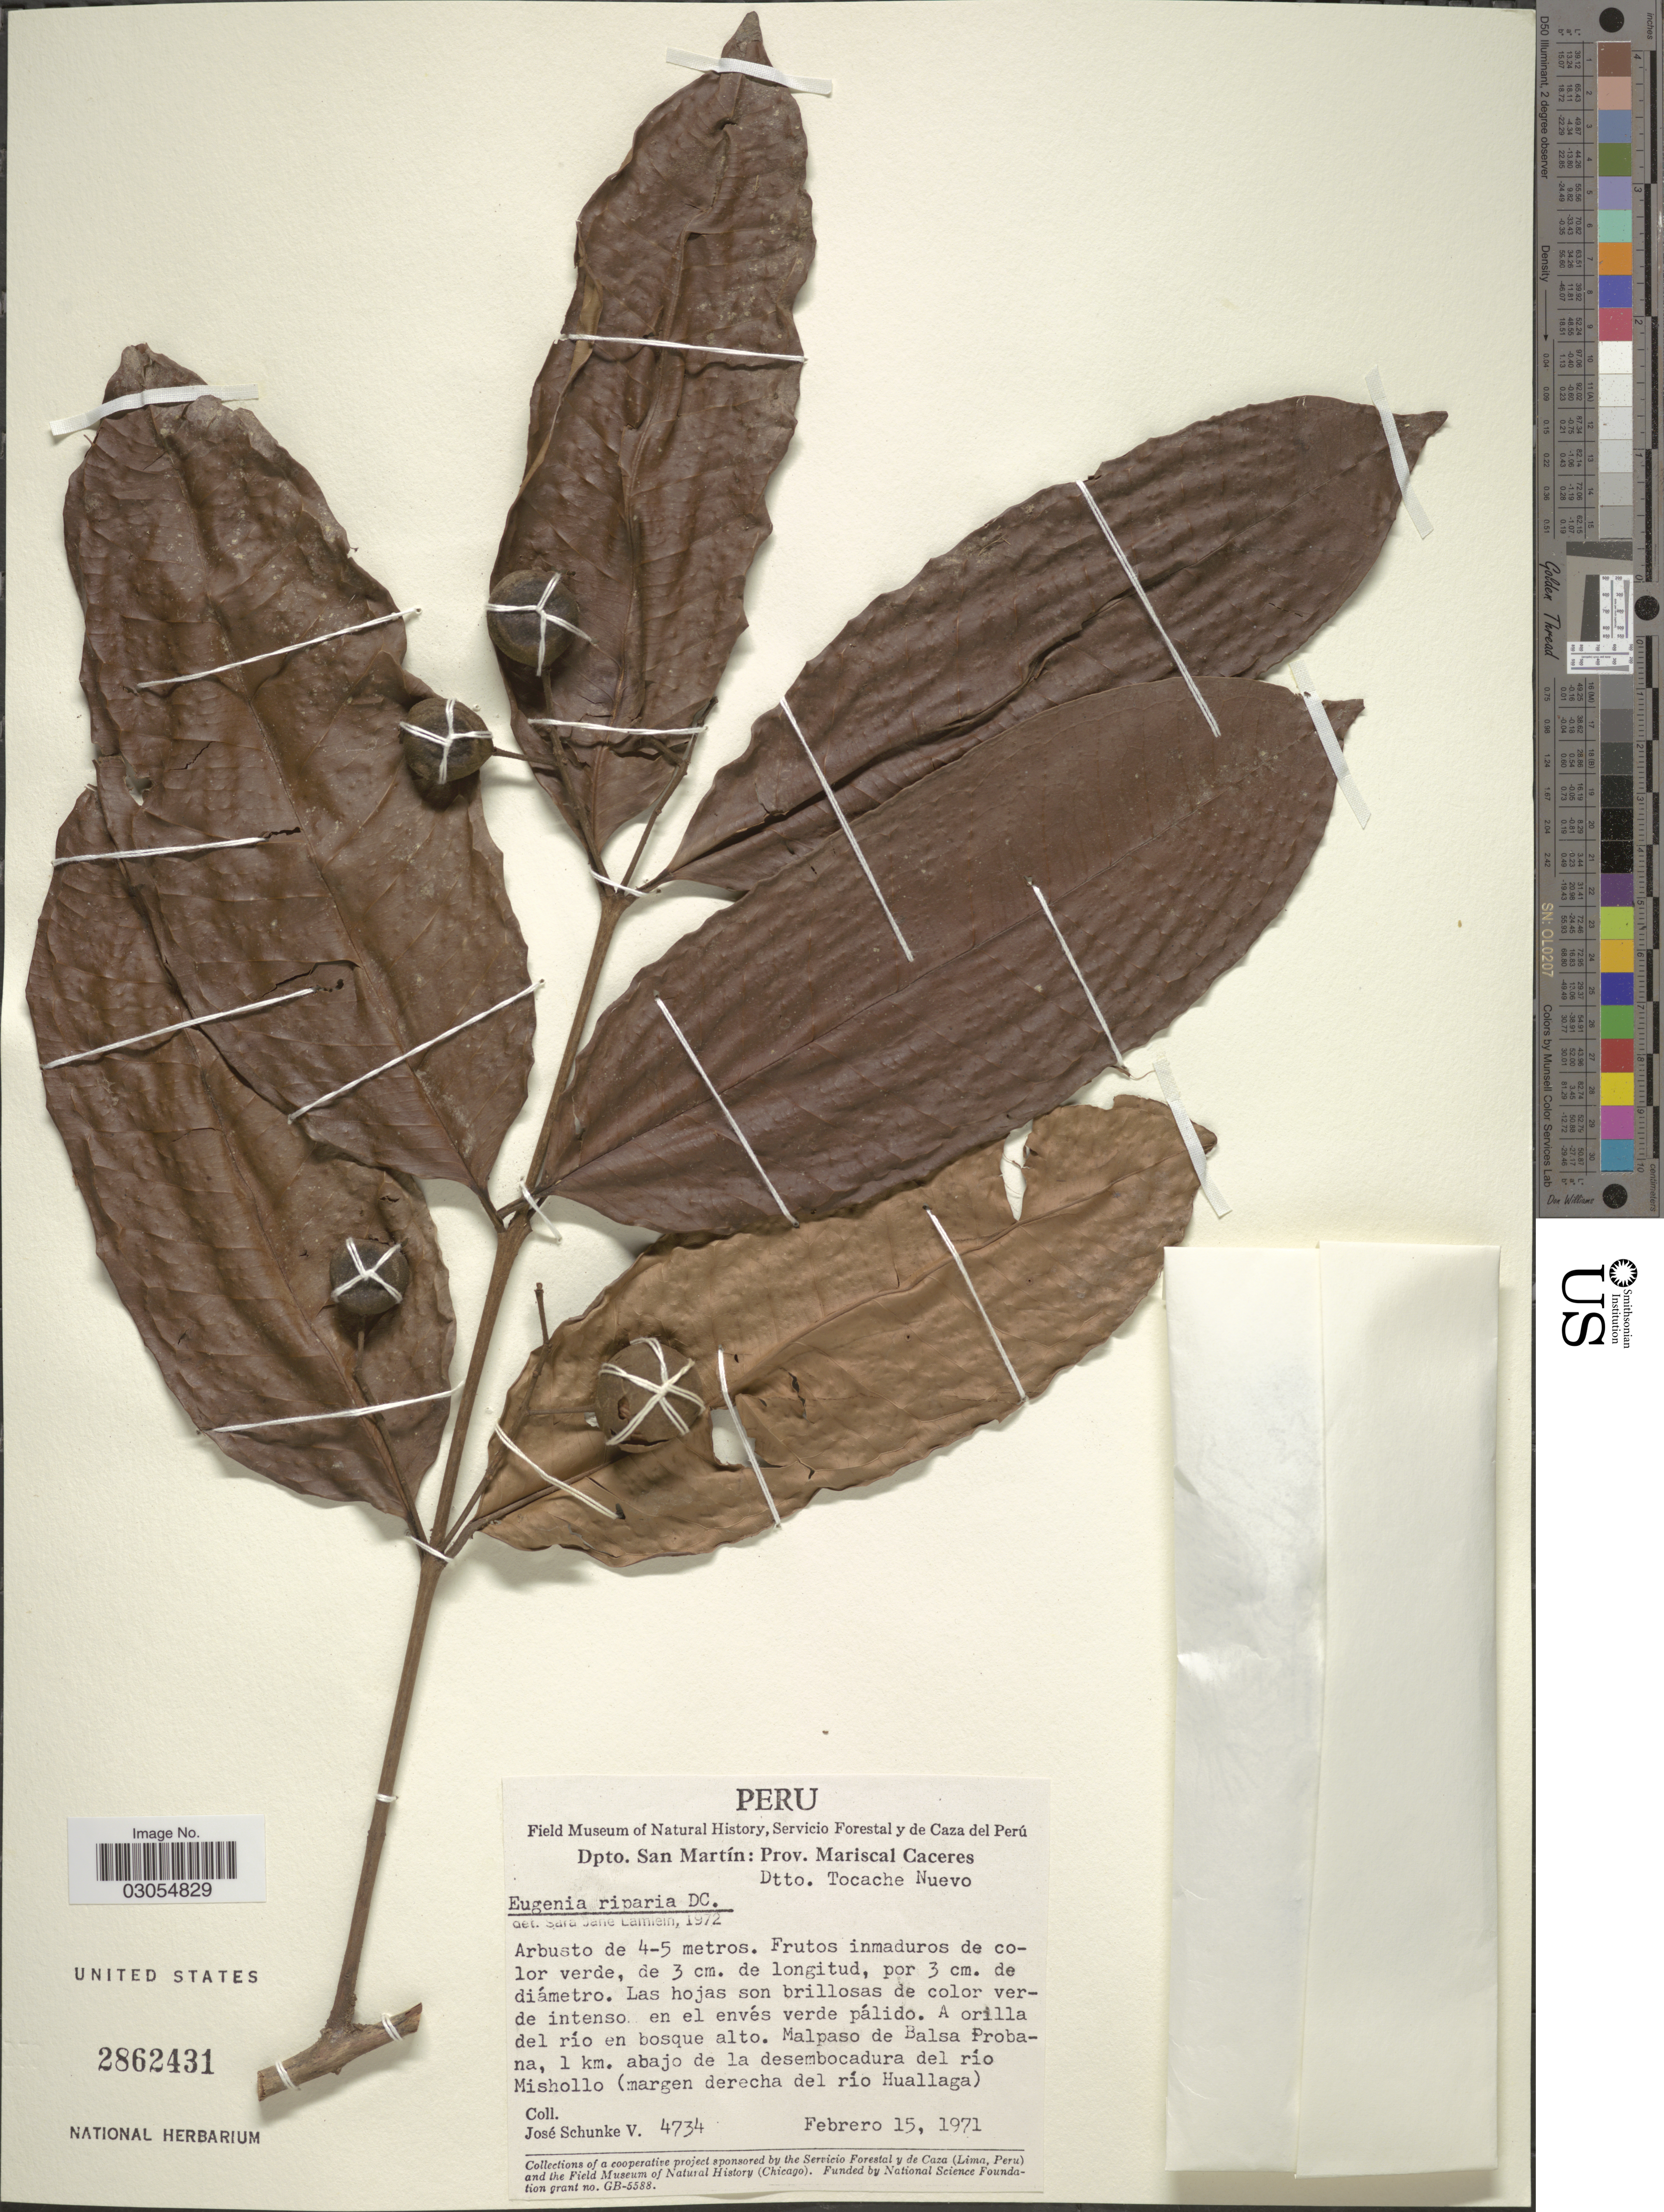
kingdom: Plantae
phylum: Tracheophyta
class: Magnoliopsida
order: Myrtales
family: Myrtaceae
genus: Eugenia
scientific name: Eugenia muricata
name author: DC.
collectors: J. Schunke Vigo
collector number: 4734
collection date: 1971-02-15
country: Peru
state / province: San Martín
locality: Dpto. San Martín: Prov. Mariscal Caceres. Dtto. Tocache Nuevo. Malpaso de Balsa Probana, 1 km. abajo de la desembocadura del río Mishollo (margen derecha del río Huallaga).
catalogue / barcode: US 2862431